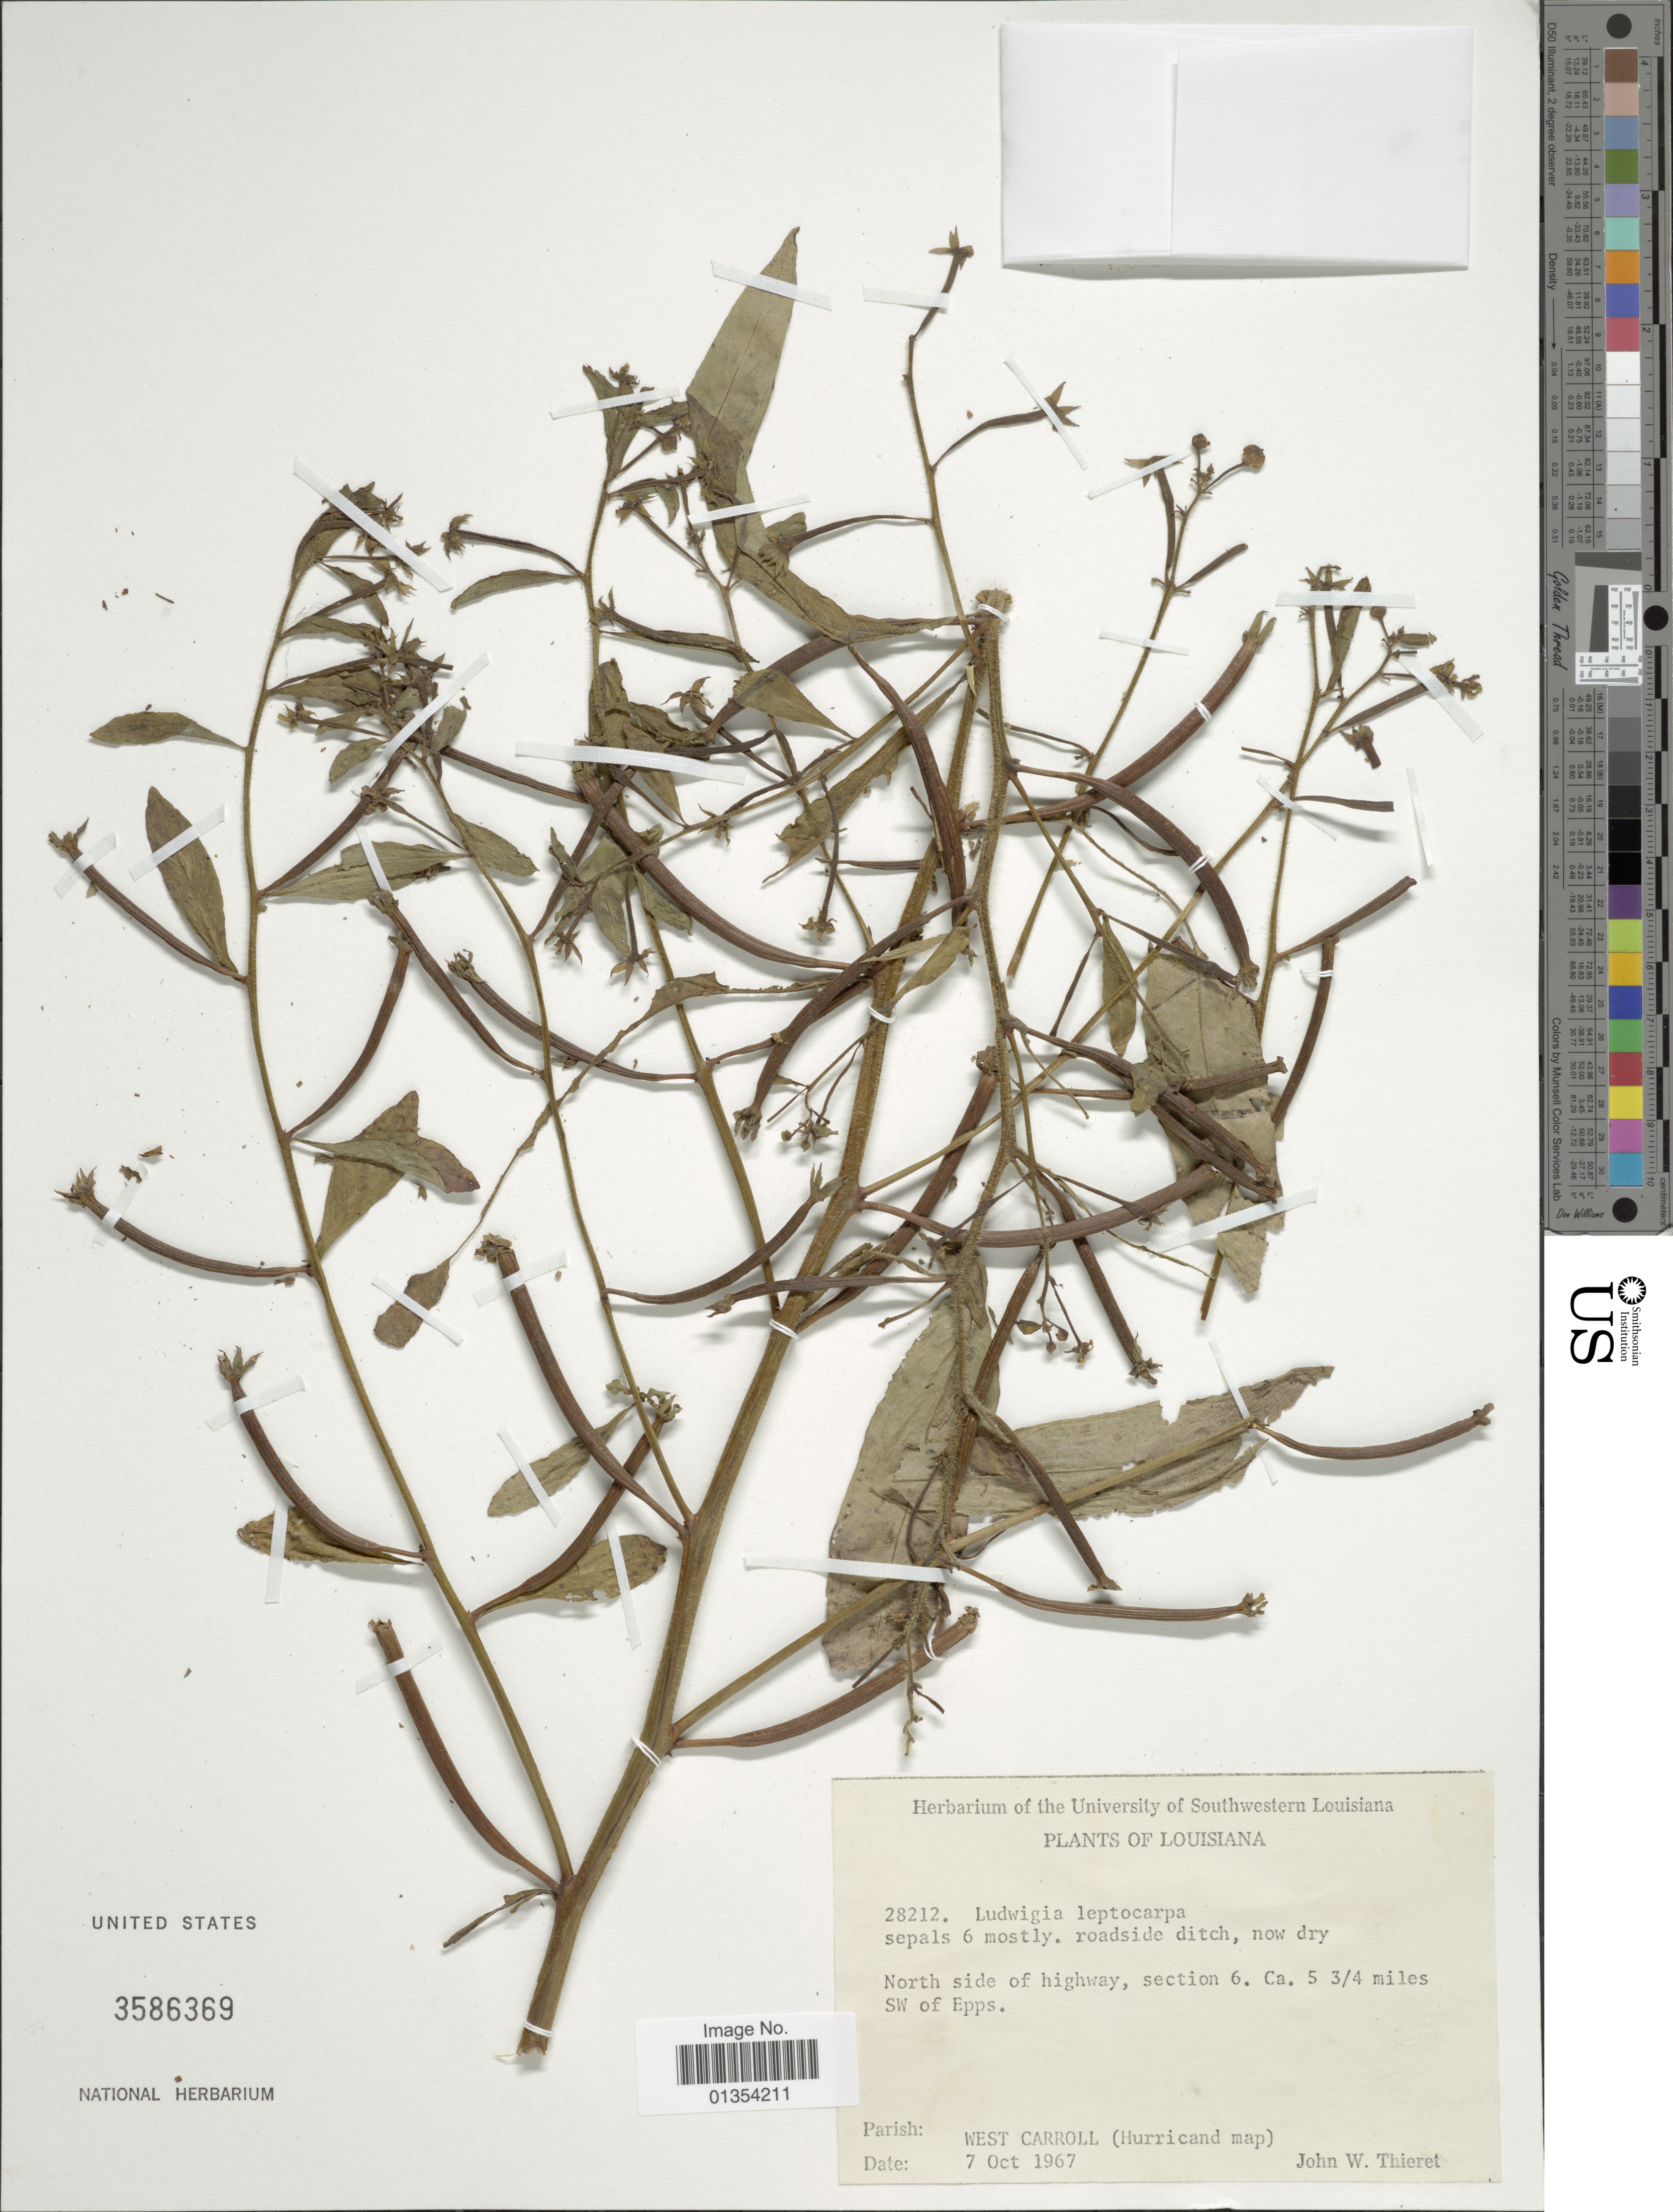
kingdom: Plantae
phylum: Tracheophyta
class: Magnoliopsida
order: Myrtales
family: Onagraceae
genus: Ludwigia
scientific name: Ludwigia leptocarpa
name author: (Nutt.) H. Hara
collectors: J. W. Thieret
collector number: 28212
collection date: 1967-10-07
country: United States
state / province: Louisiana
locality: North side of highway, section 6. Ca. 5 3/4 miles SW of Epps, West Carroll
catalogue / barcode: US 3586369